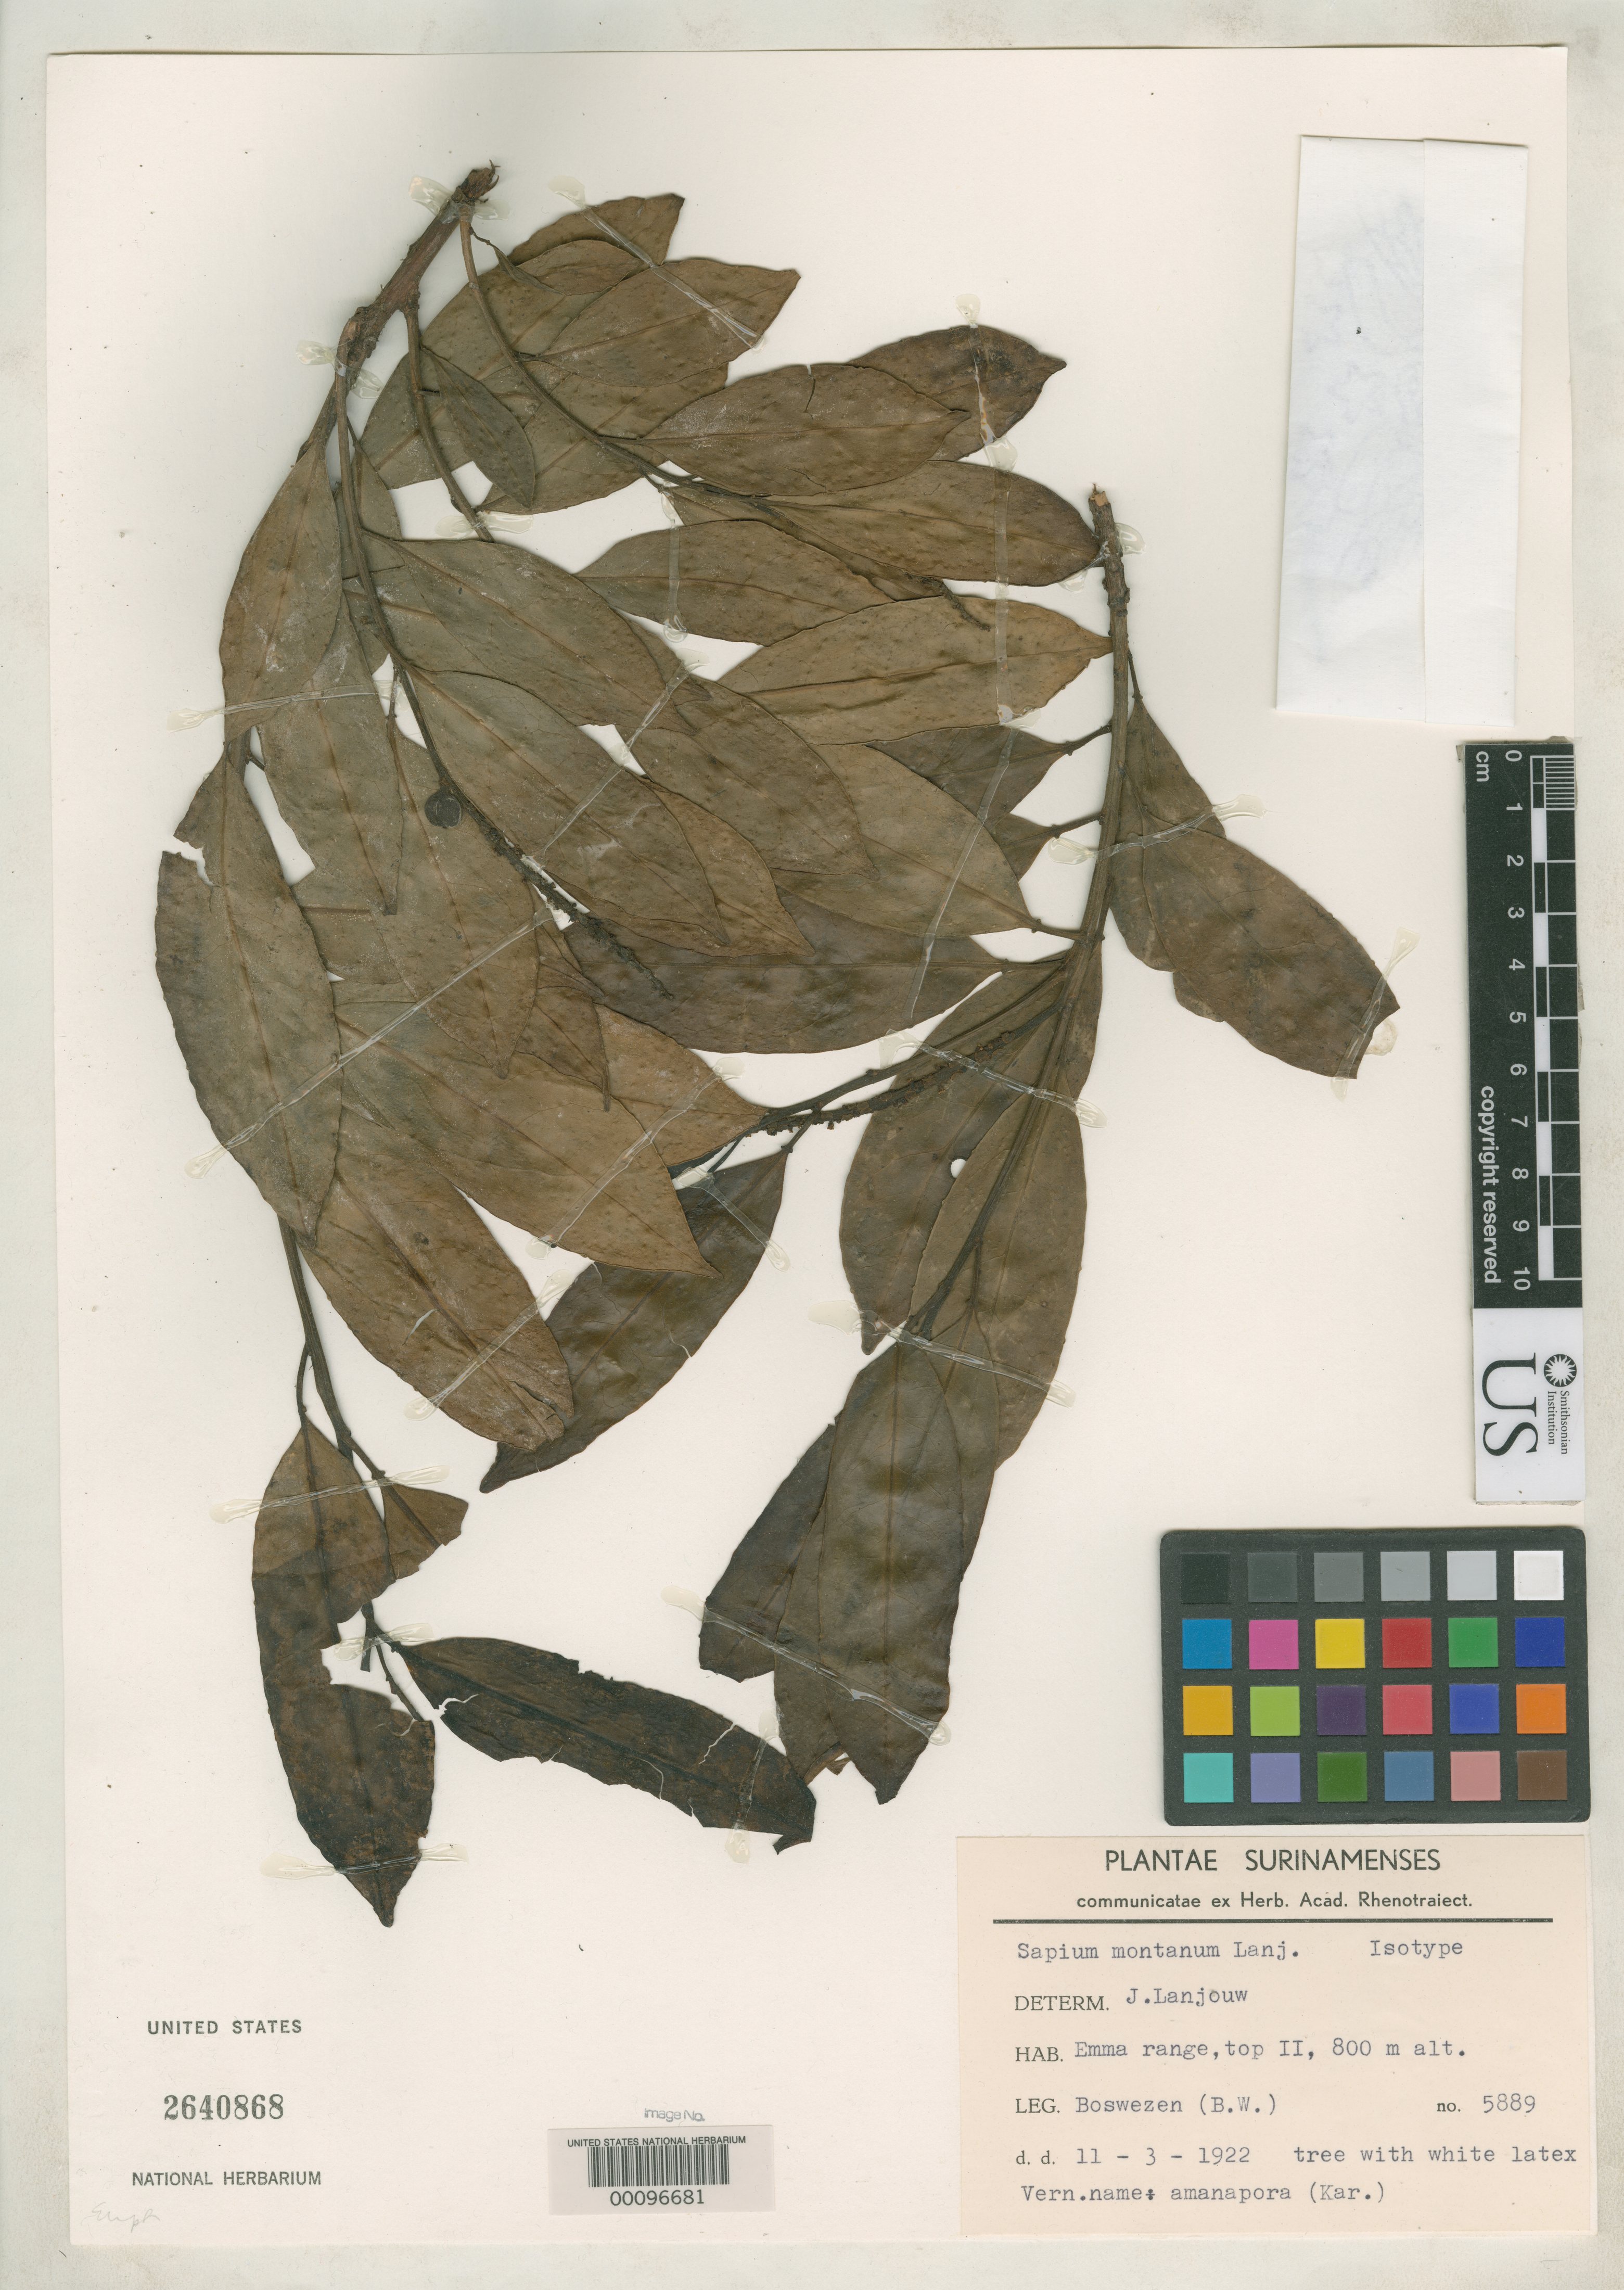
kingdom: Plantae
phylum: Tracheophyta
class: Magnoliopsida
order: Malpighiales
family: Euphorbiaceae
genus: Sapium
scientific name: Sapium montanum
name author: Lanj.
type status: Isotype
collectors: B. Boswegan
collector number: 5889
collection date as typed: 11 Mar 1922 or 03 Nov 1922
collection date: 1922-03-11 or 1922-11-03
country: Suriname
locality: Emma Range.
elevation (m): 800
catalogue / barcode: US 2640868